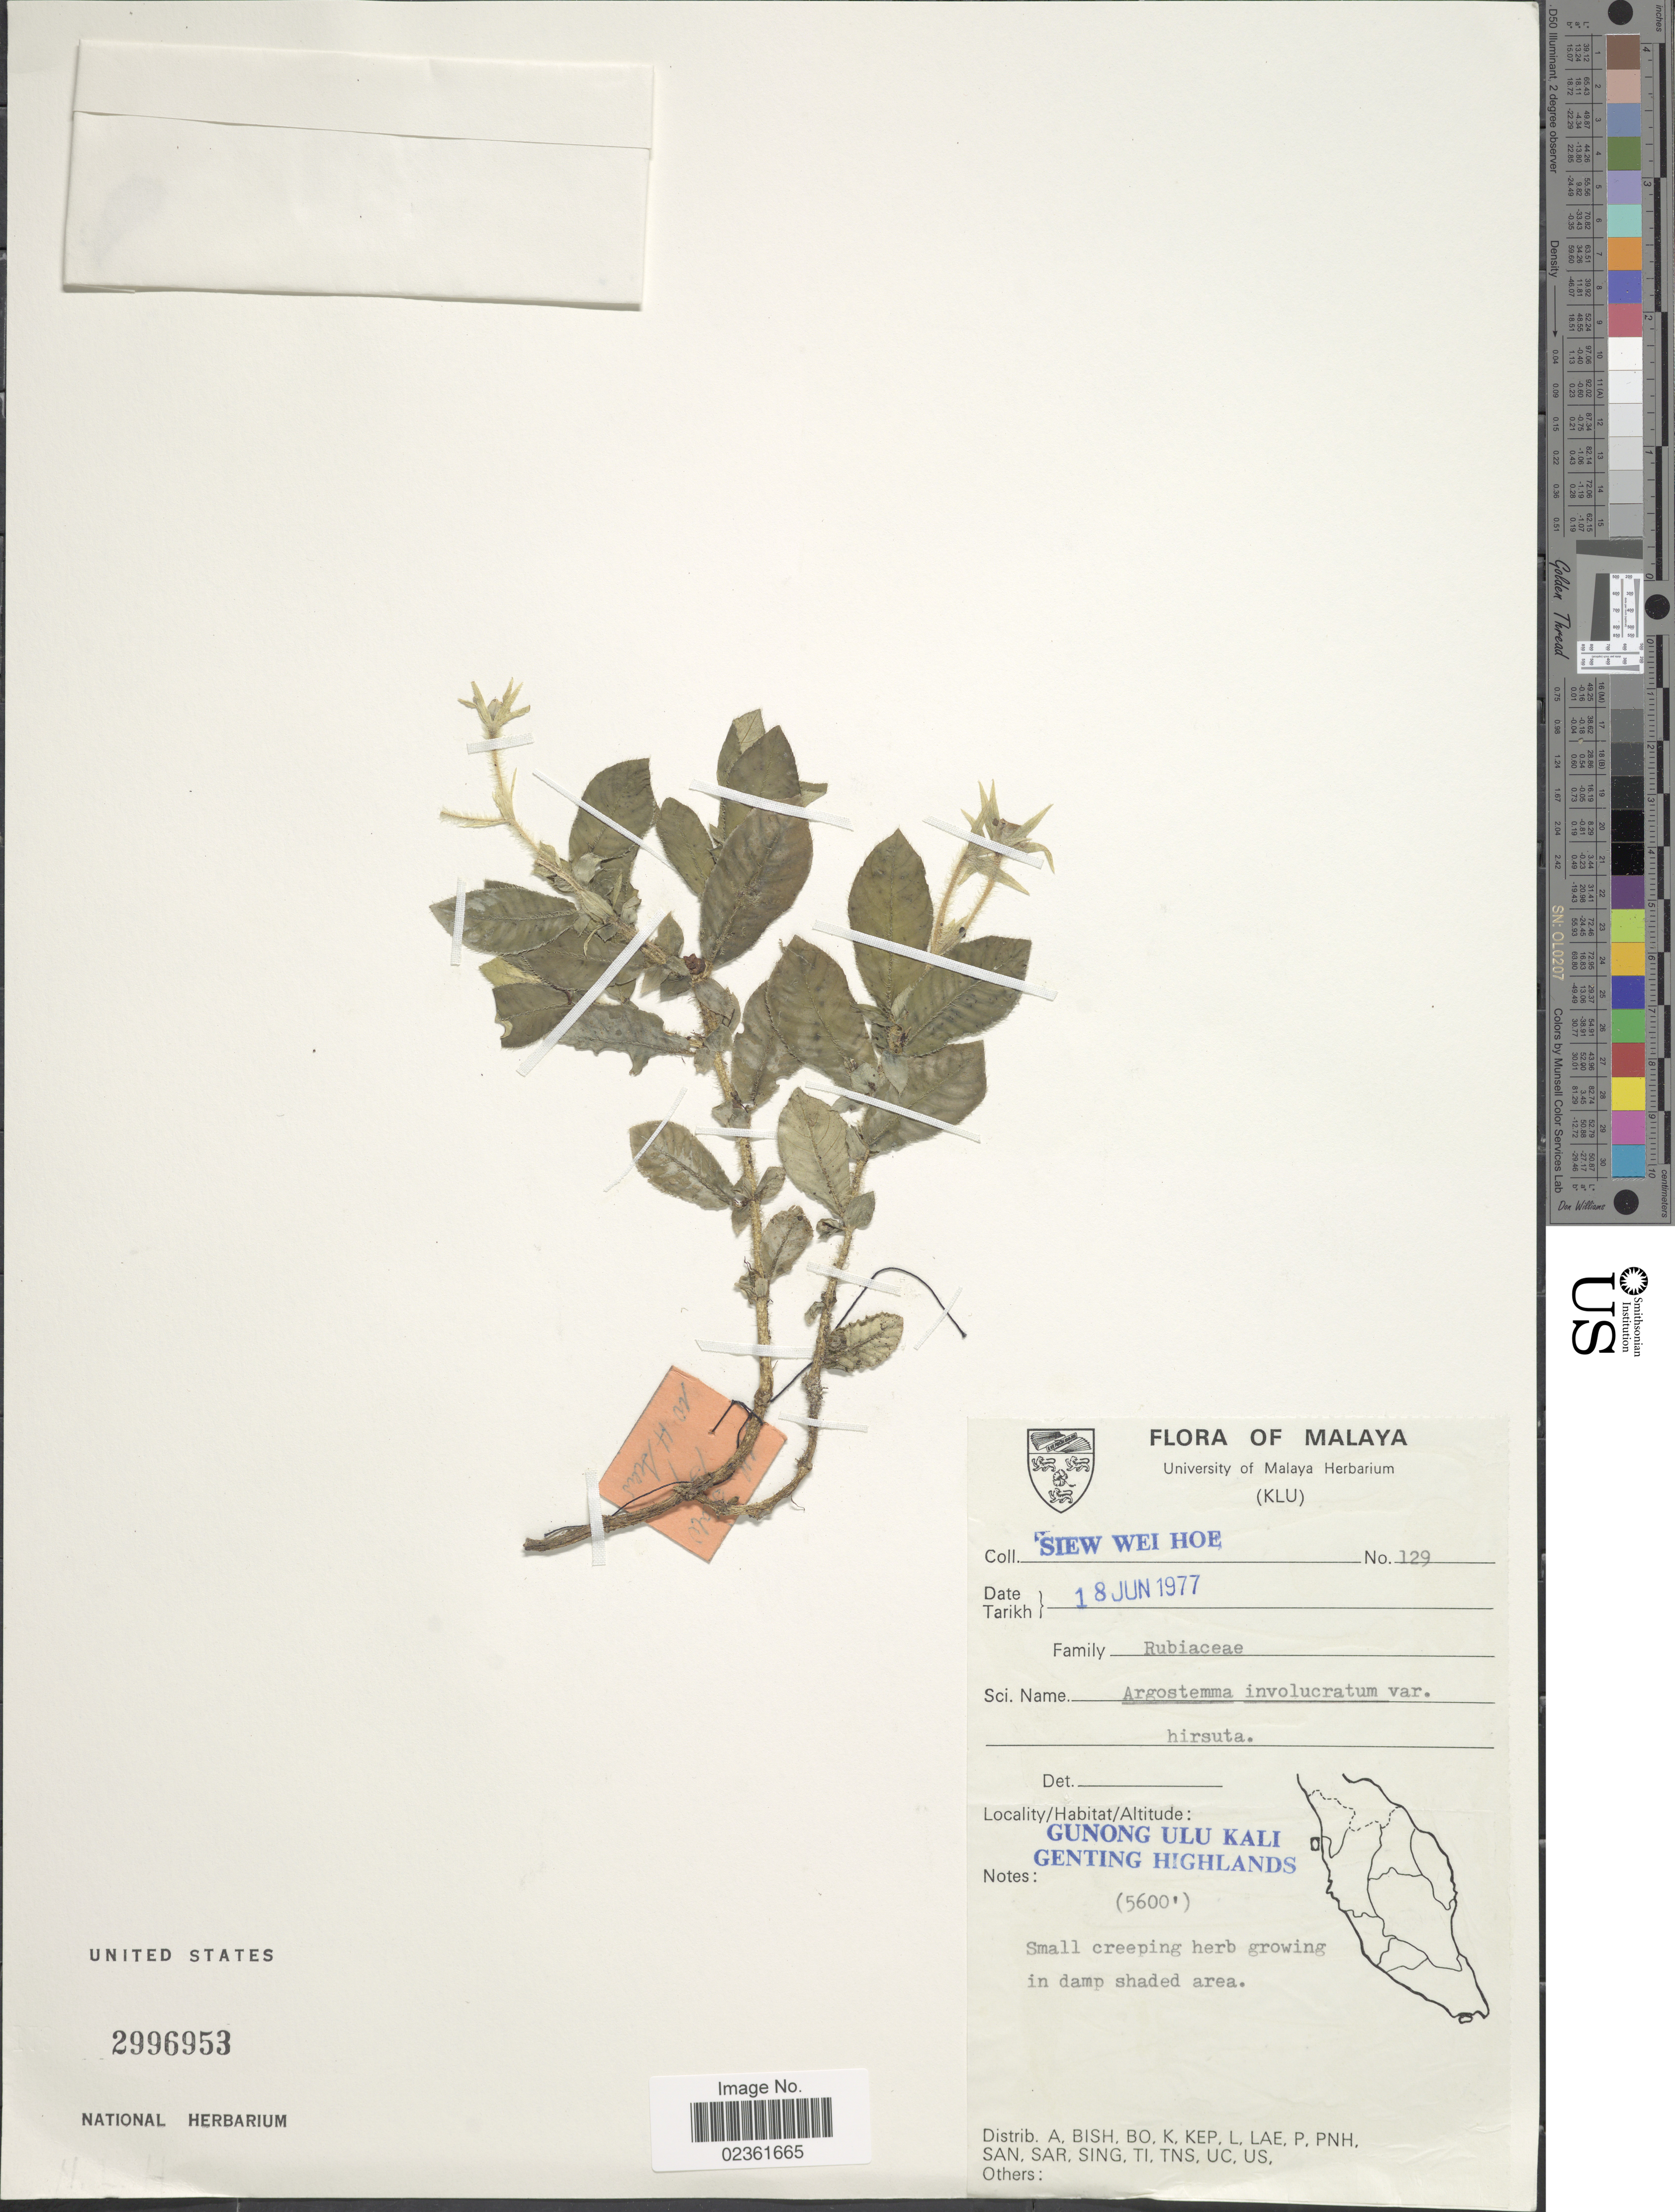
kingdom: Plantae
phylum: Tracheophyta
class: Magnoliopsida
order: Gentianales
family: Rubiaceae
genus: Argostemma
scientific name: Argostemma involucratum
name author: Hemsl.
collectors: S. Hoe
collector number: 129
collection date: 1977-06-18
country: Malaysia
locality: Malaya, Gunong Ulu Kali, Genting Highlands.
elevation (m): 1707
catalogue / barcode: US 2996953